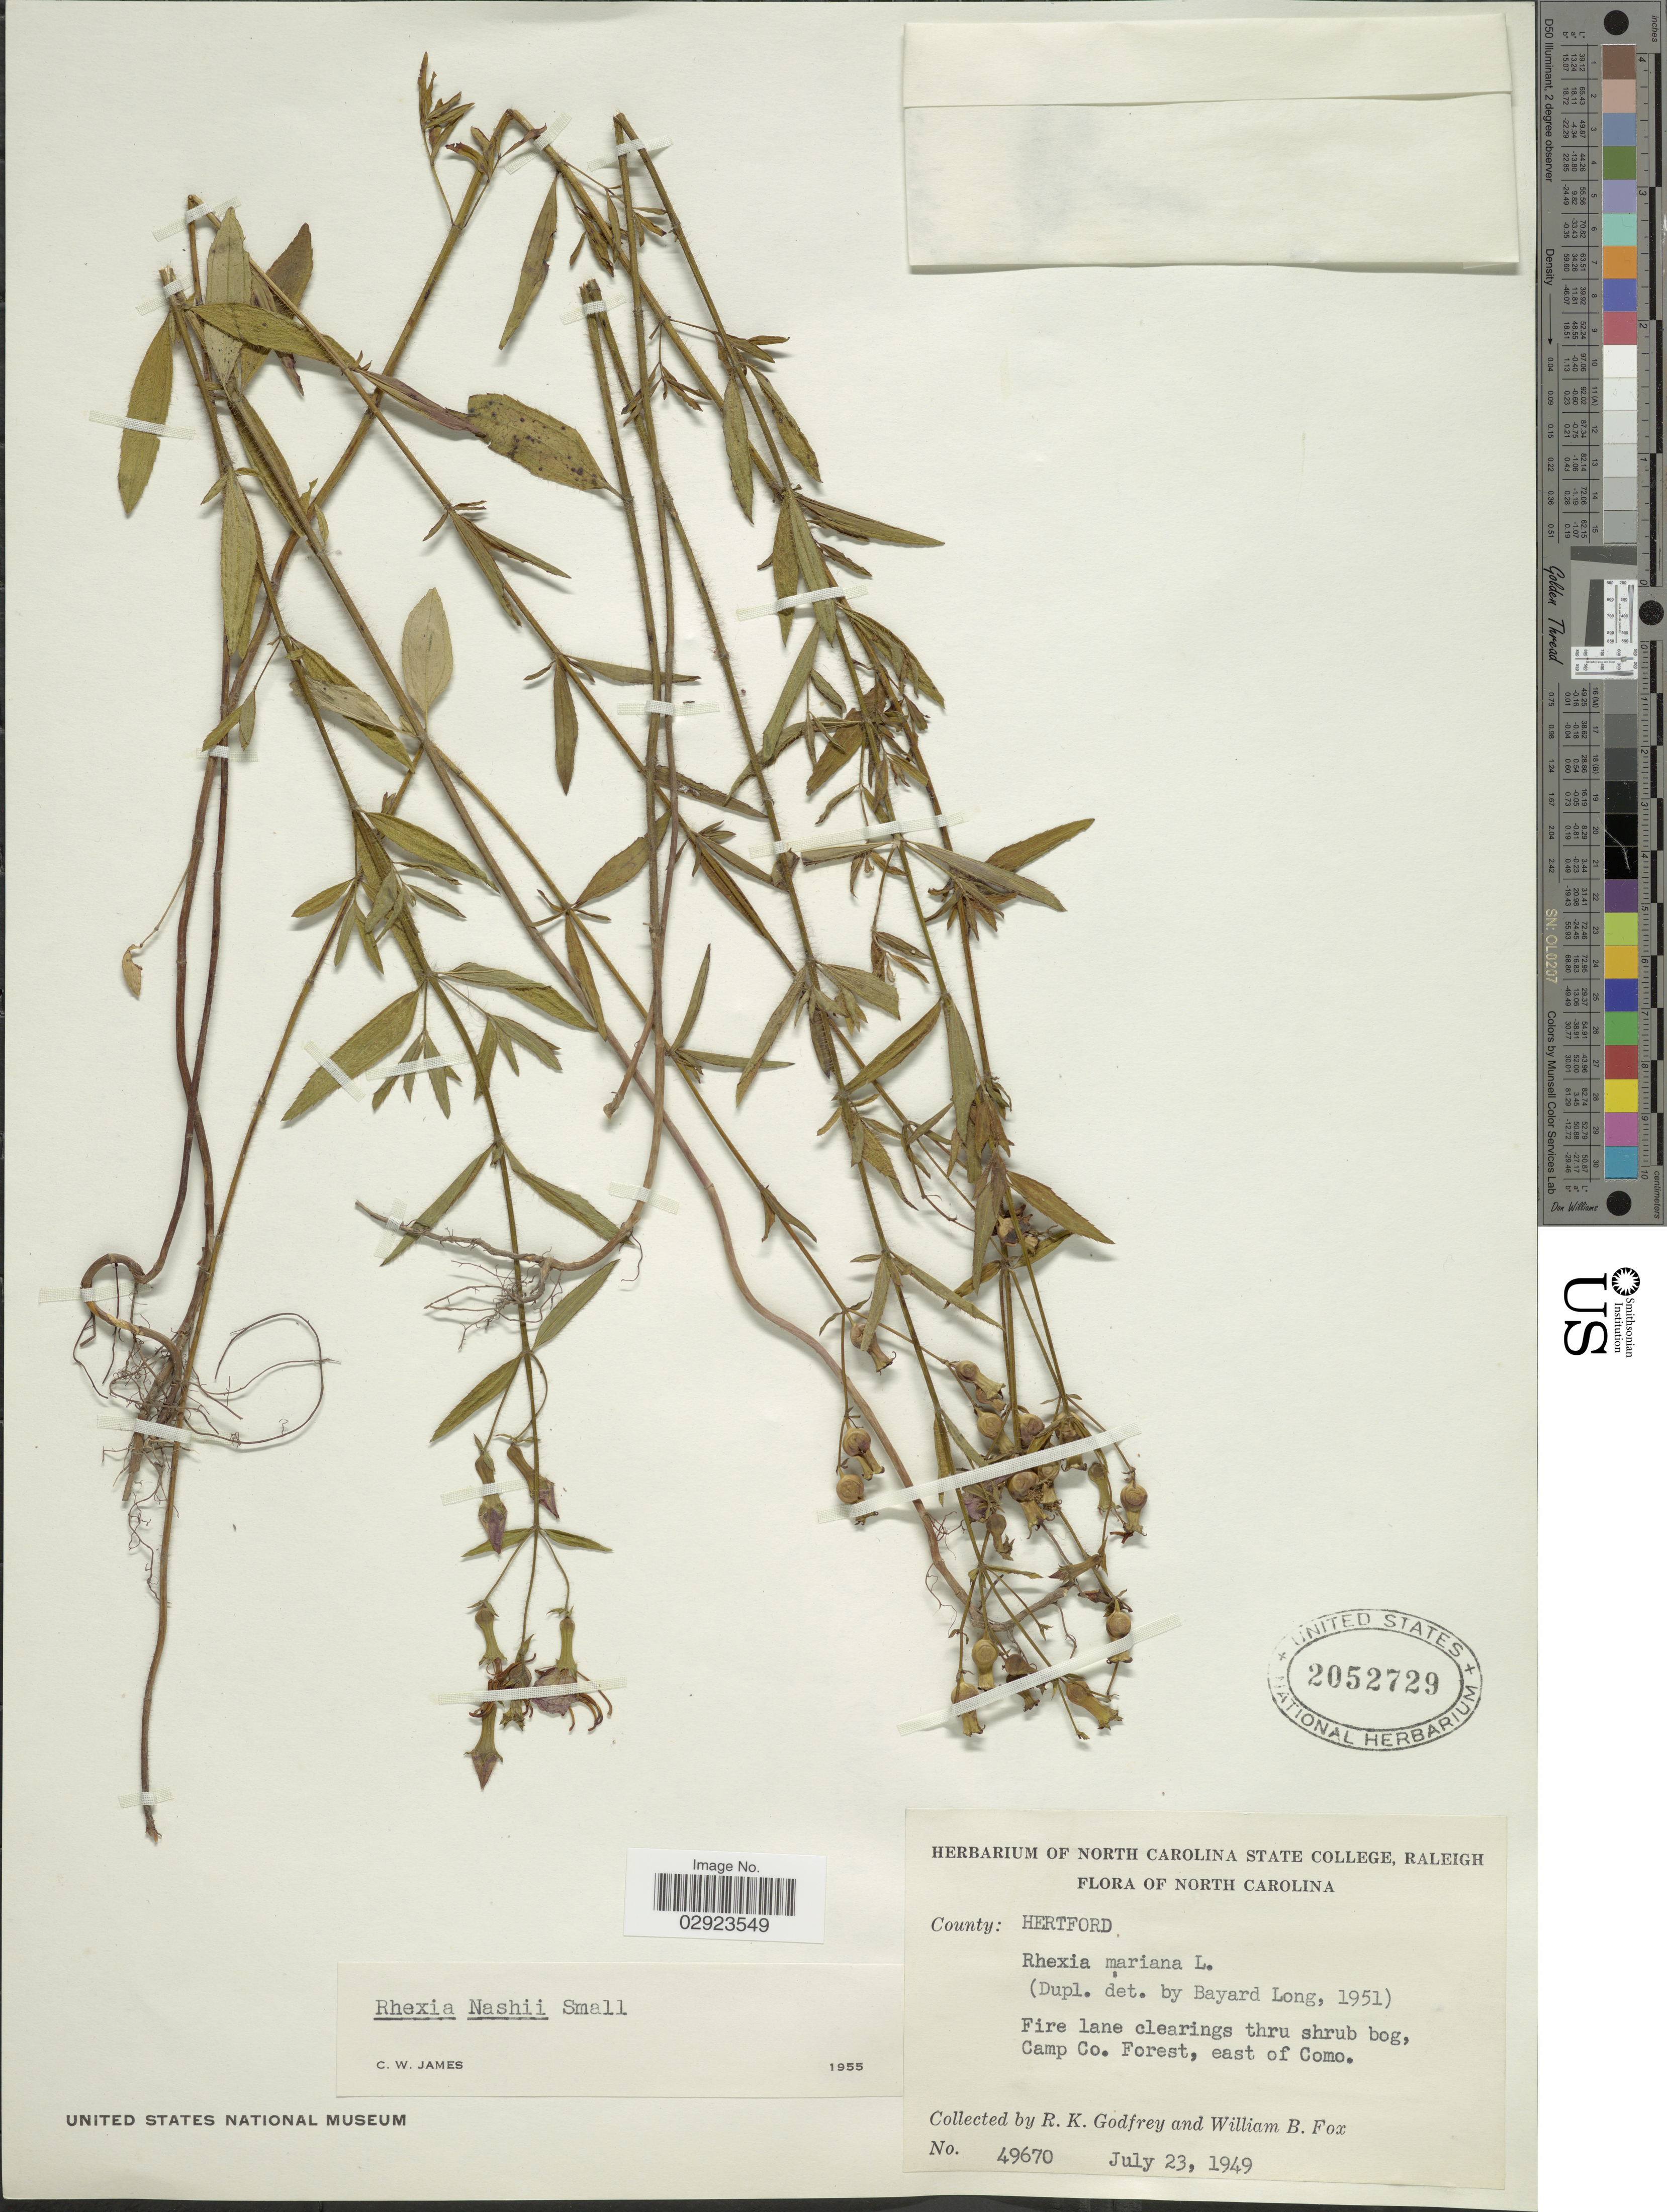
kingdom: Plantae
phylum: Tracheophyta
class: Magnoliopsida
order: Myrtales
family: Melastomataceae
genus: Rhexia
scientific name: Rhexia nashii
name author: Small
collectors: R. K. Godfrey & W. B. Fox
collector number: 49670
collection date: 1949-07-23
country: United States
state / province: North Carolina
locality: County: Hertford. Camp Co. Forest, east of Como.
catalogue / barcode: US 2052729